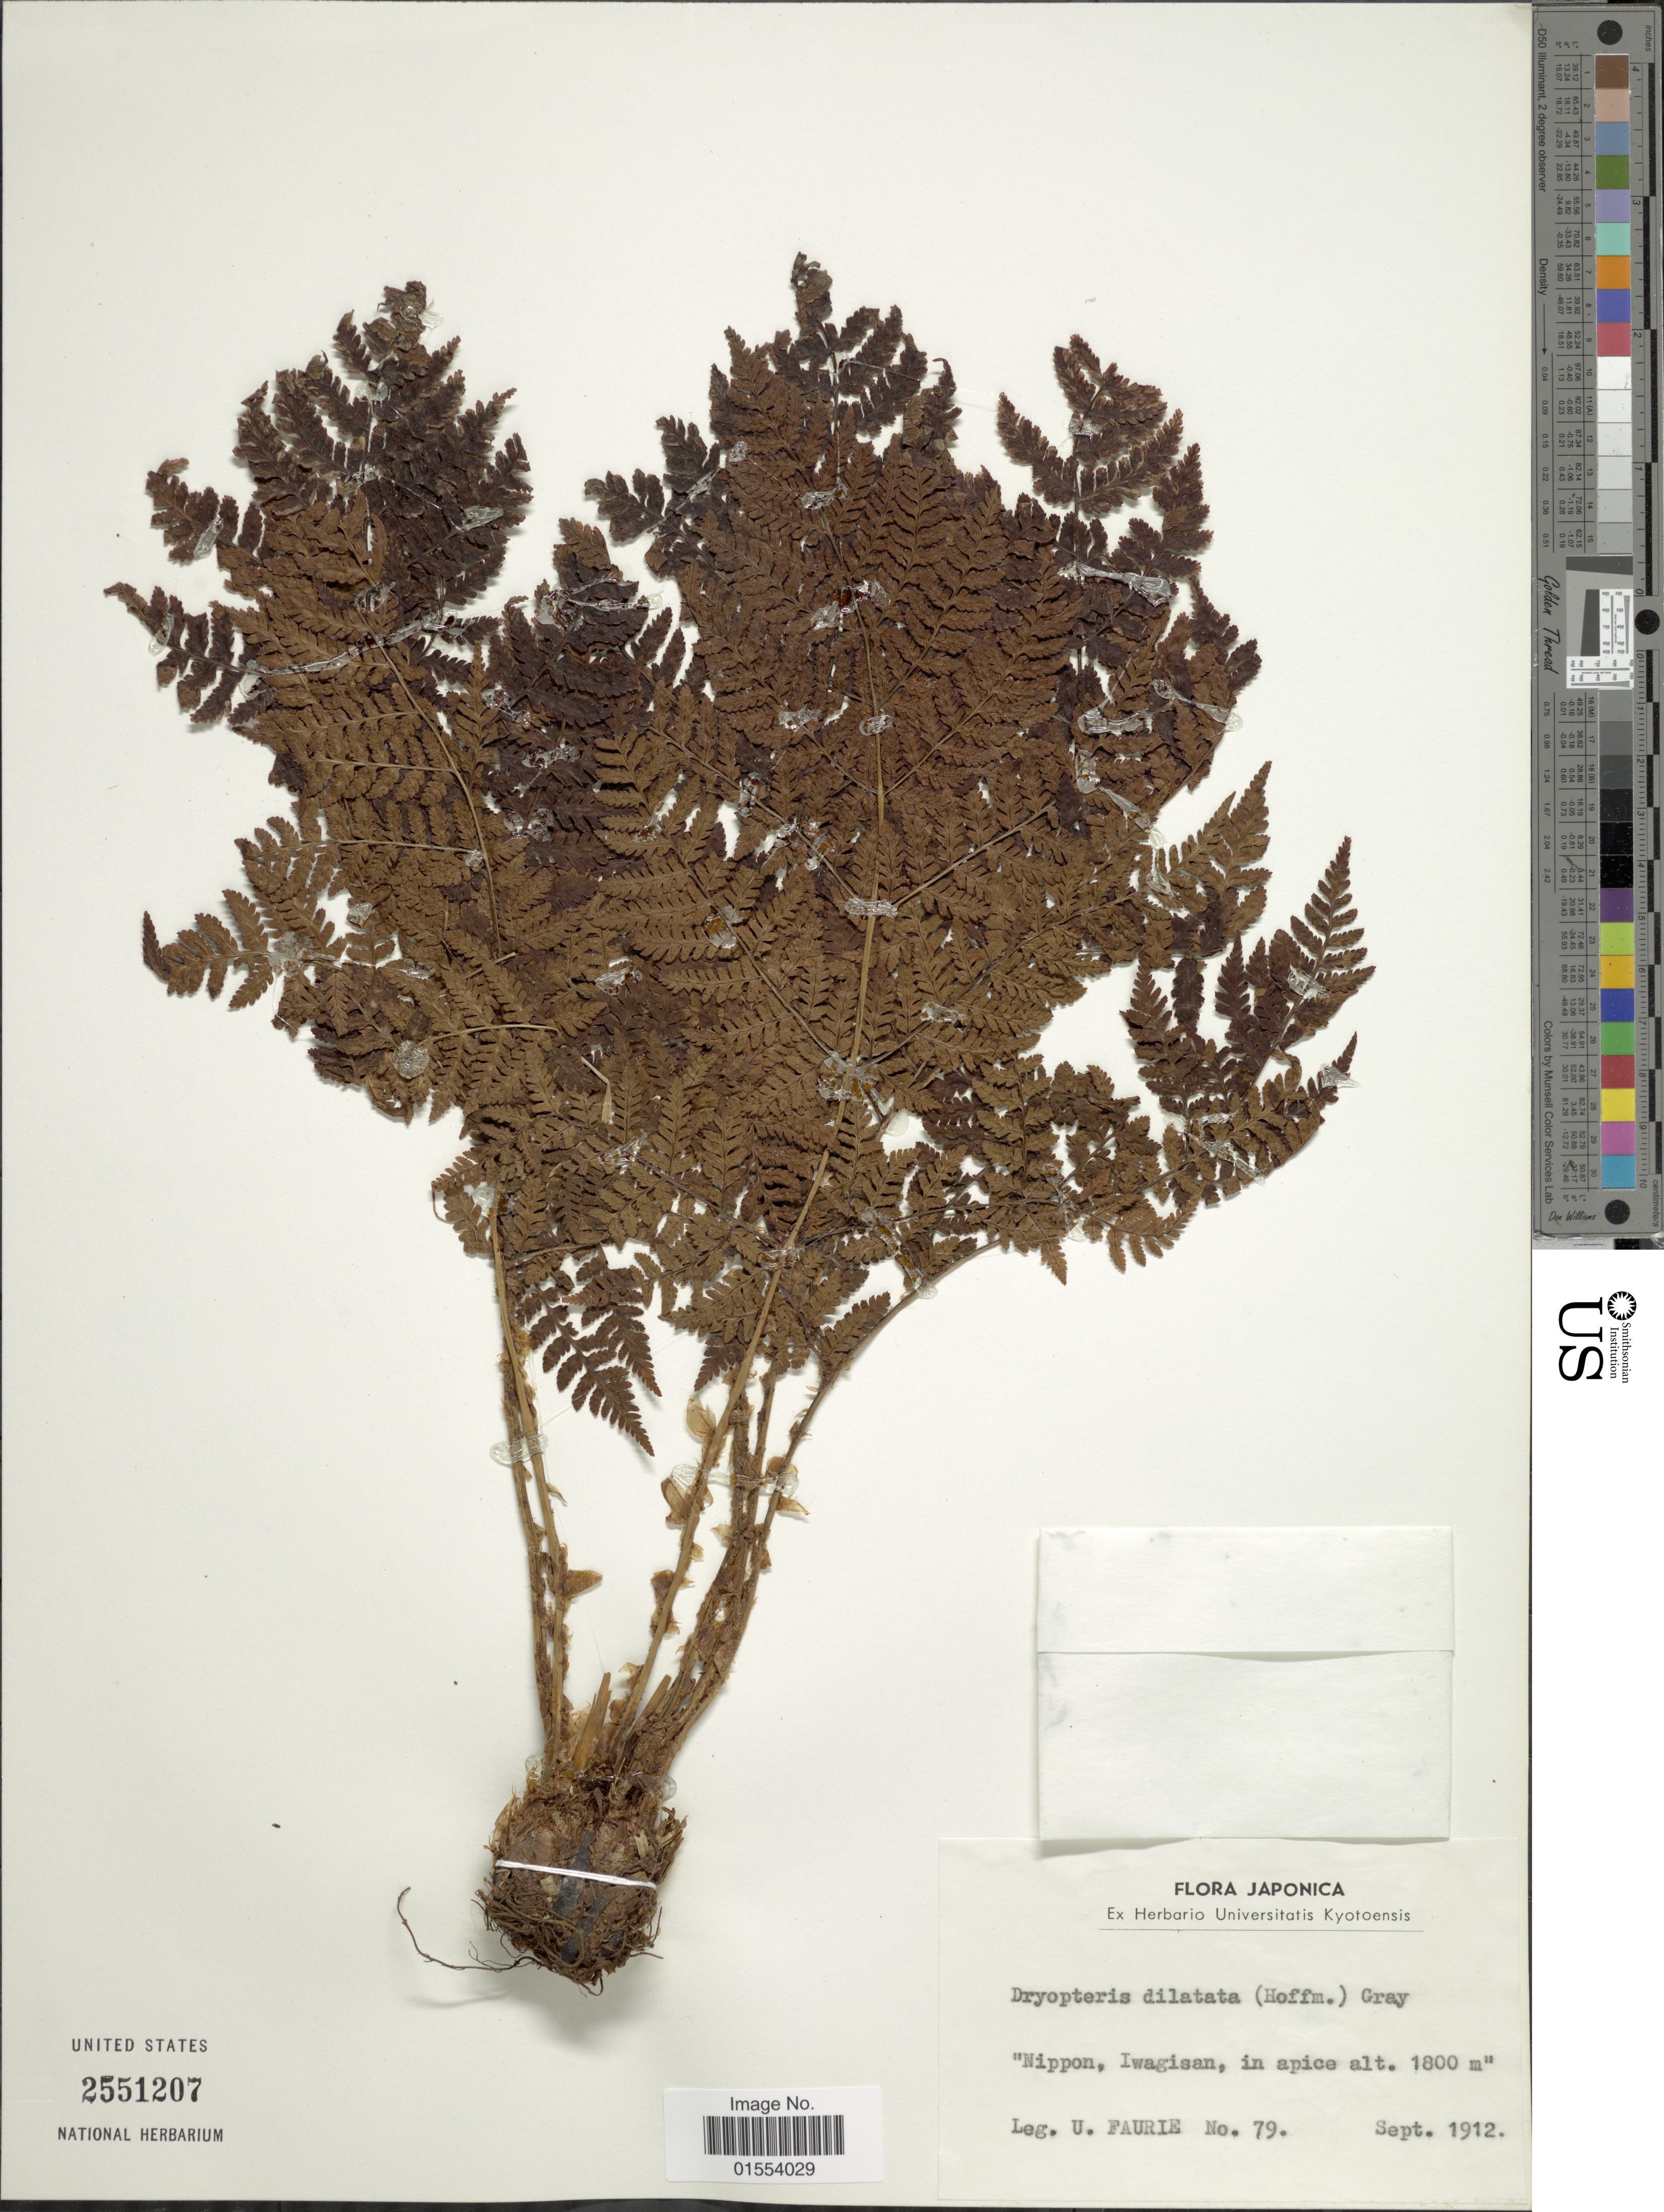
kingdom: Plantae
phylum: Tracheophyta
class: Polypodiopsida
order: Polypodiales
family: Dryopteridaceae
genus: Dryopteris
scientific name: Dryopteris dilatata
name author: (Hoffm.) A. Gray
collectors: U. Faurie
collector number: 79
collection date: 1912-09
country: Japan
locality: Japonica, Nippon, Iwagisan, in apice.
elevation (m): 1000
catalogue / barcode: US 2551207